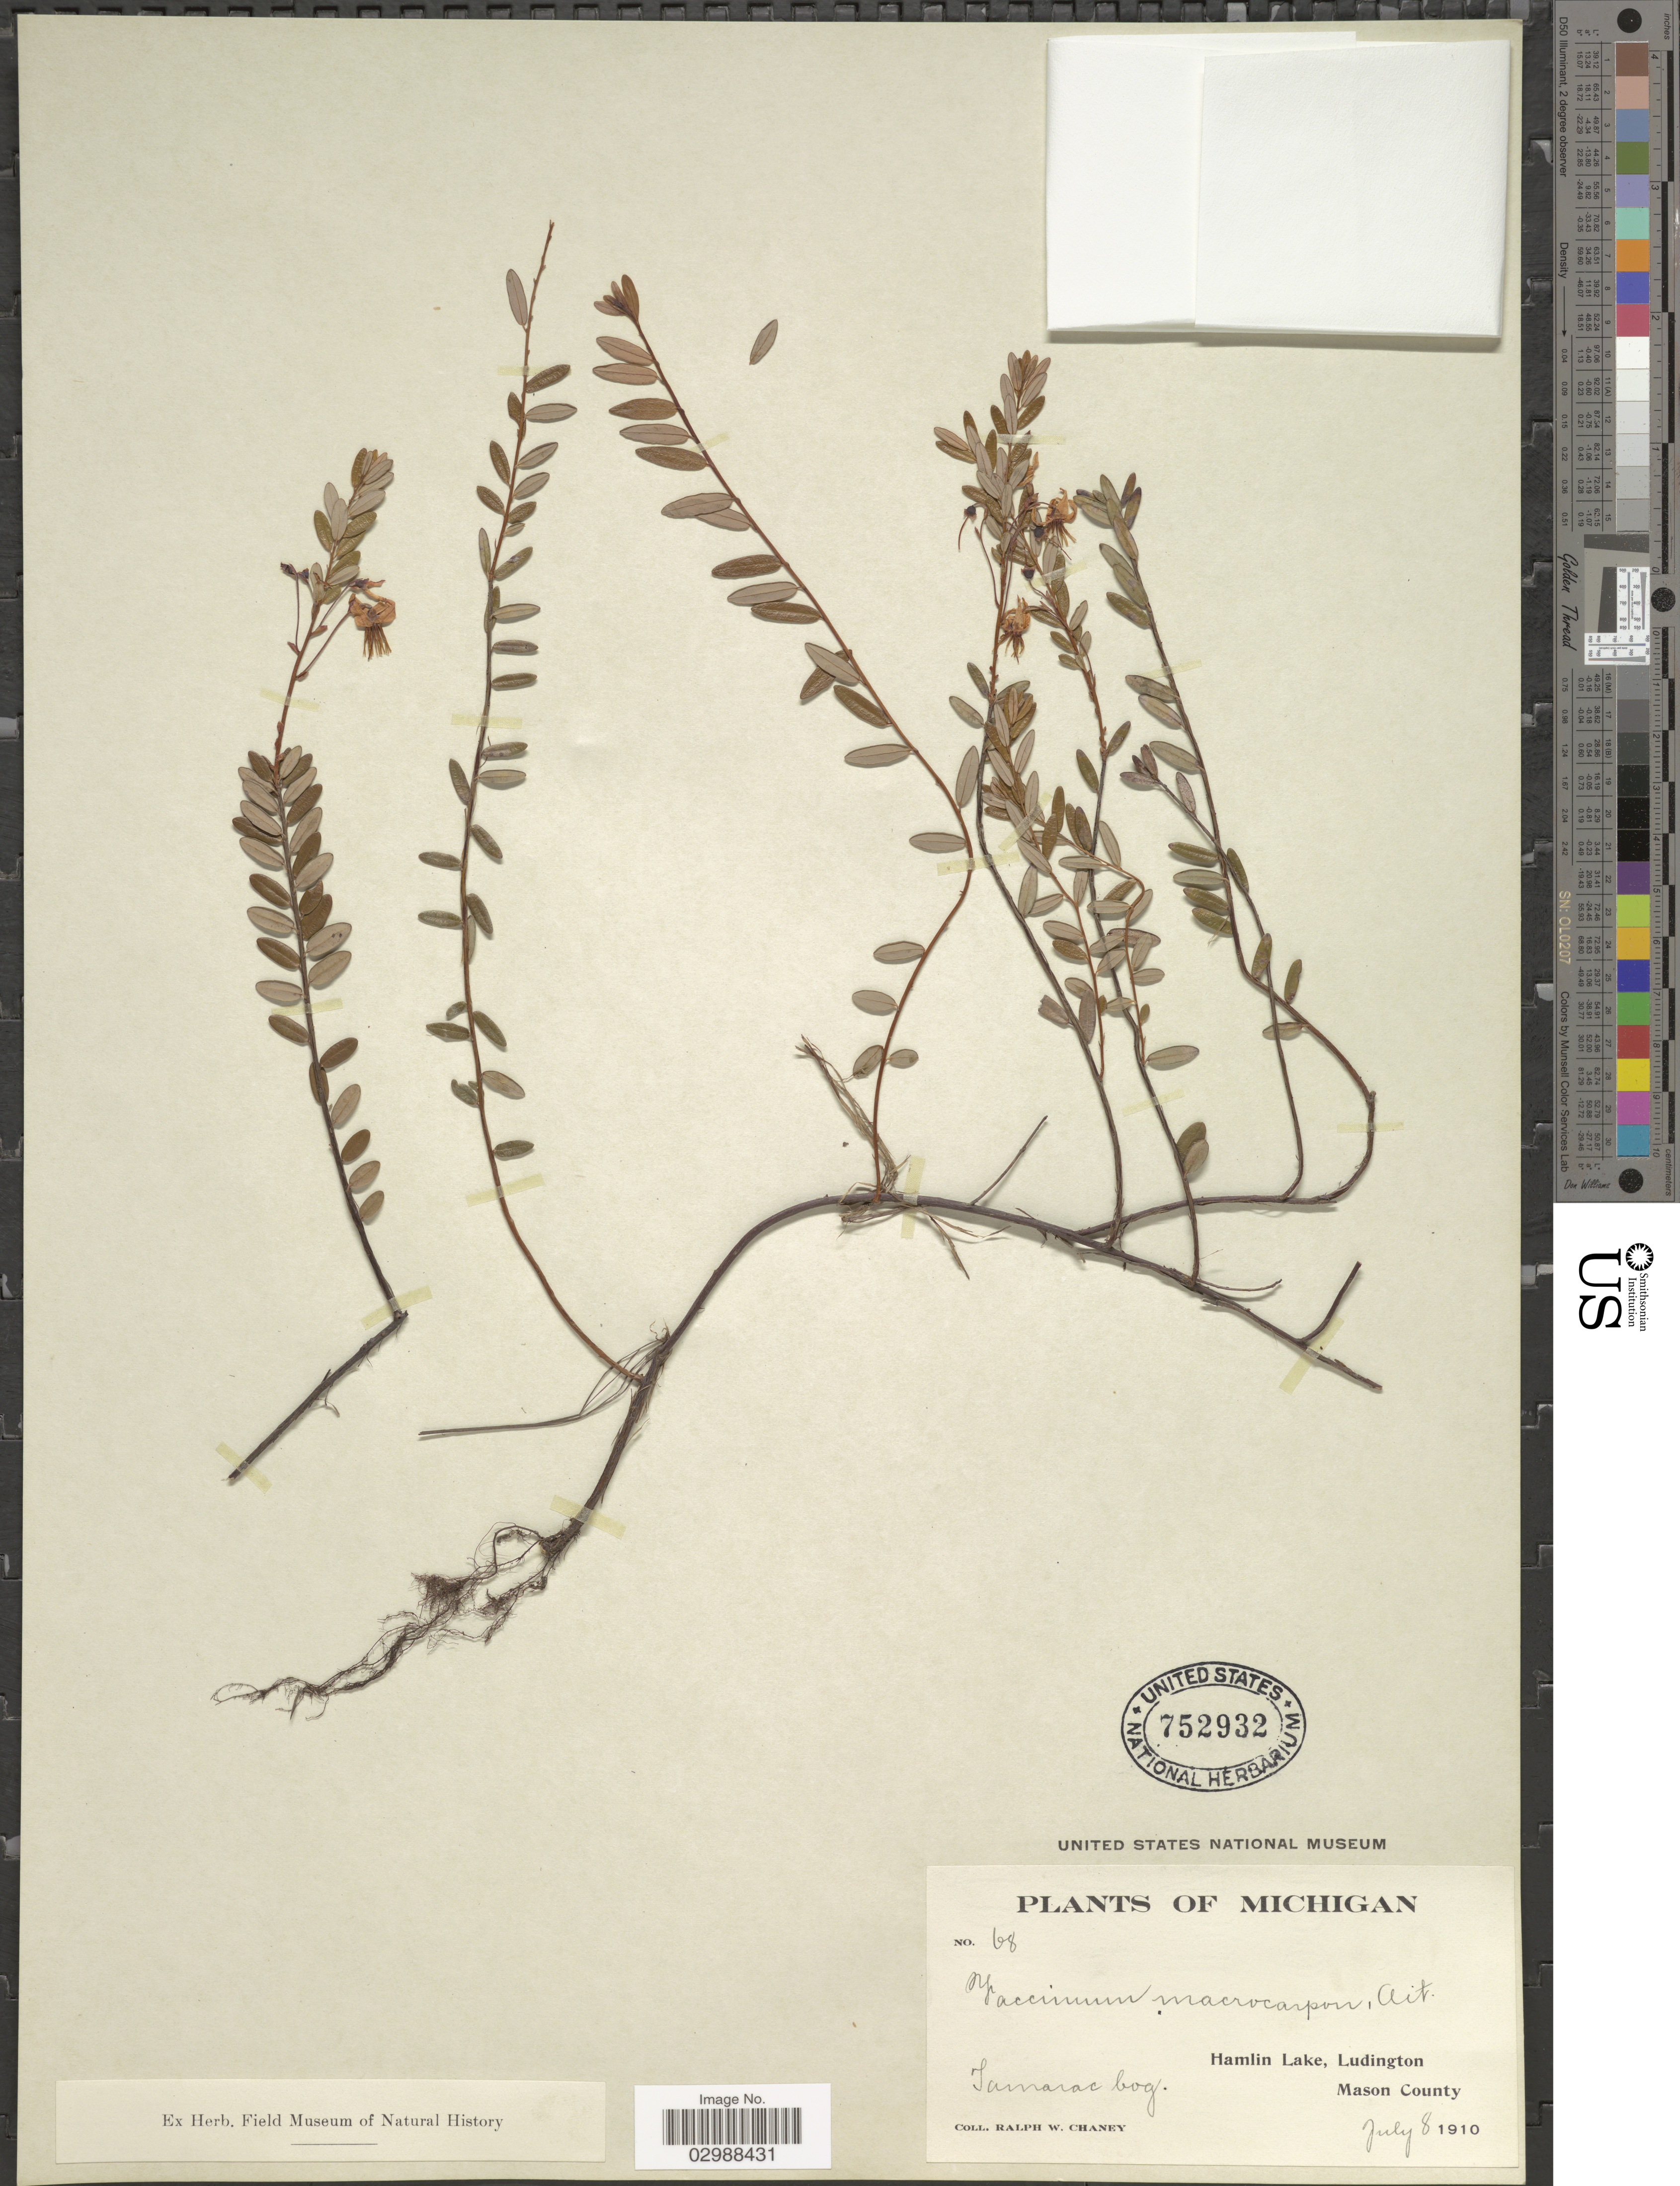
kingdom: Plantae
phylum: Tracheophyta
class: Magnoliopsida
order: Ericales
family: Ericaceae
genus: Vaccinium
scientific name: Vaccinium macrocarpon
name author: Aiton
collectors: R. Chaney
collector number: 68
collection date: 1910-07-08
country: United States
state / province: Michigan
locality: Hamlin Lake, Ludington, Mason County.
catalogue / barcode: US 752932